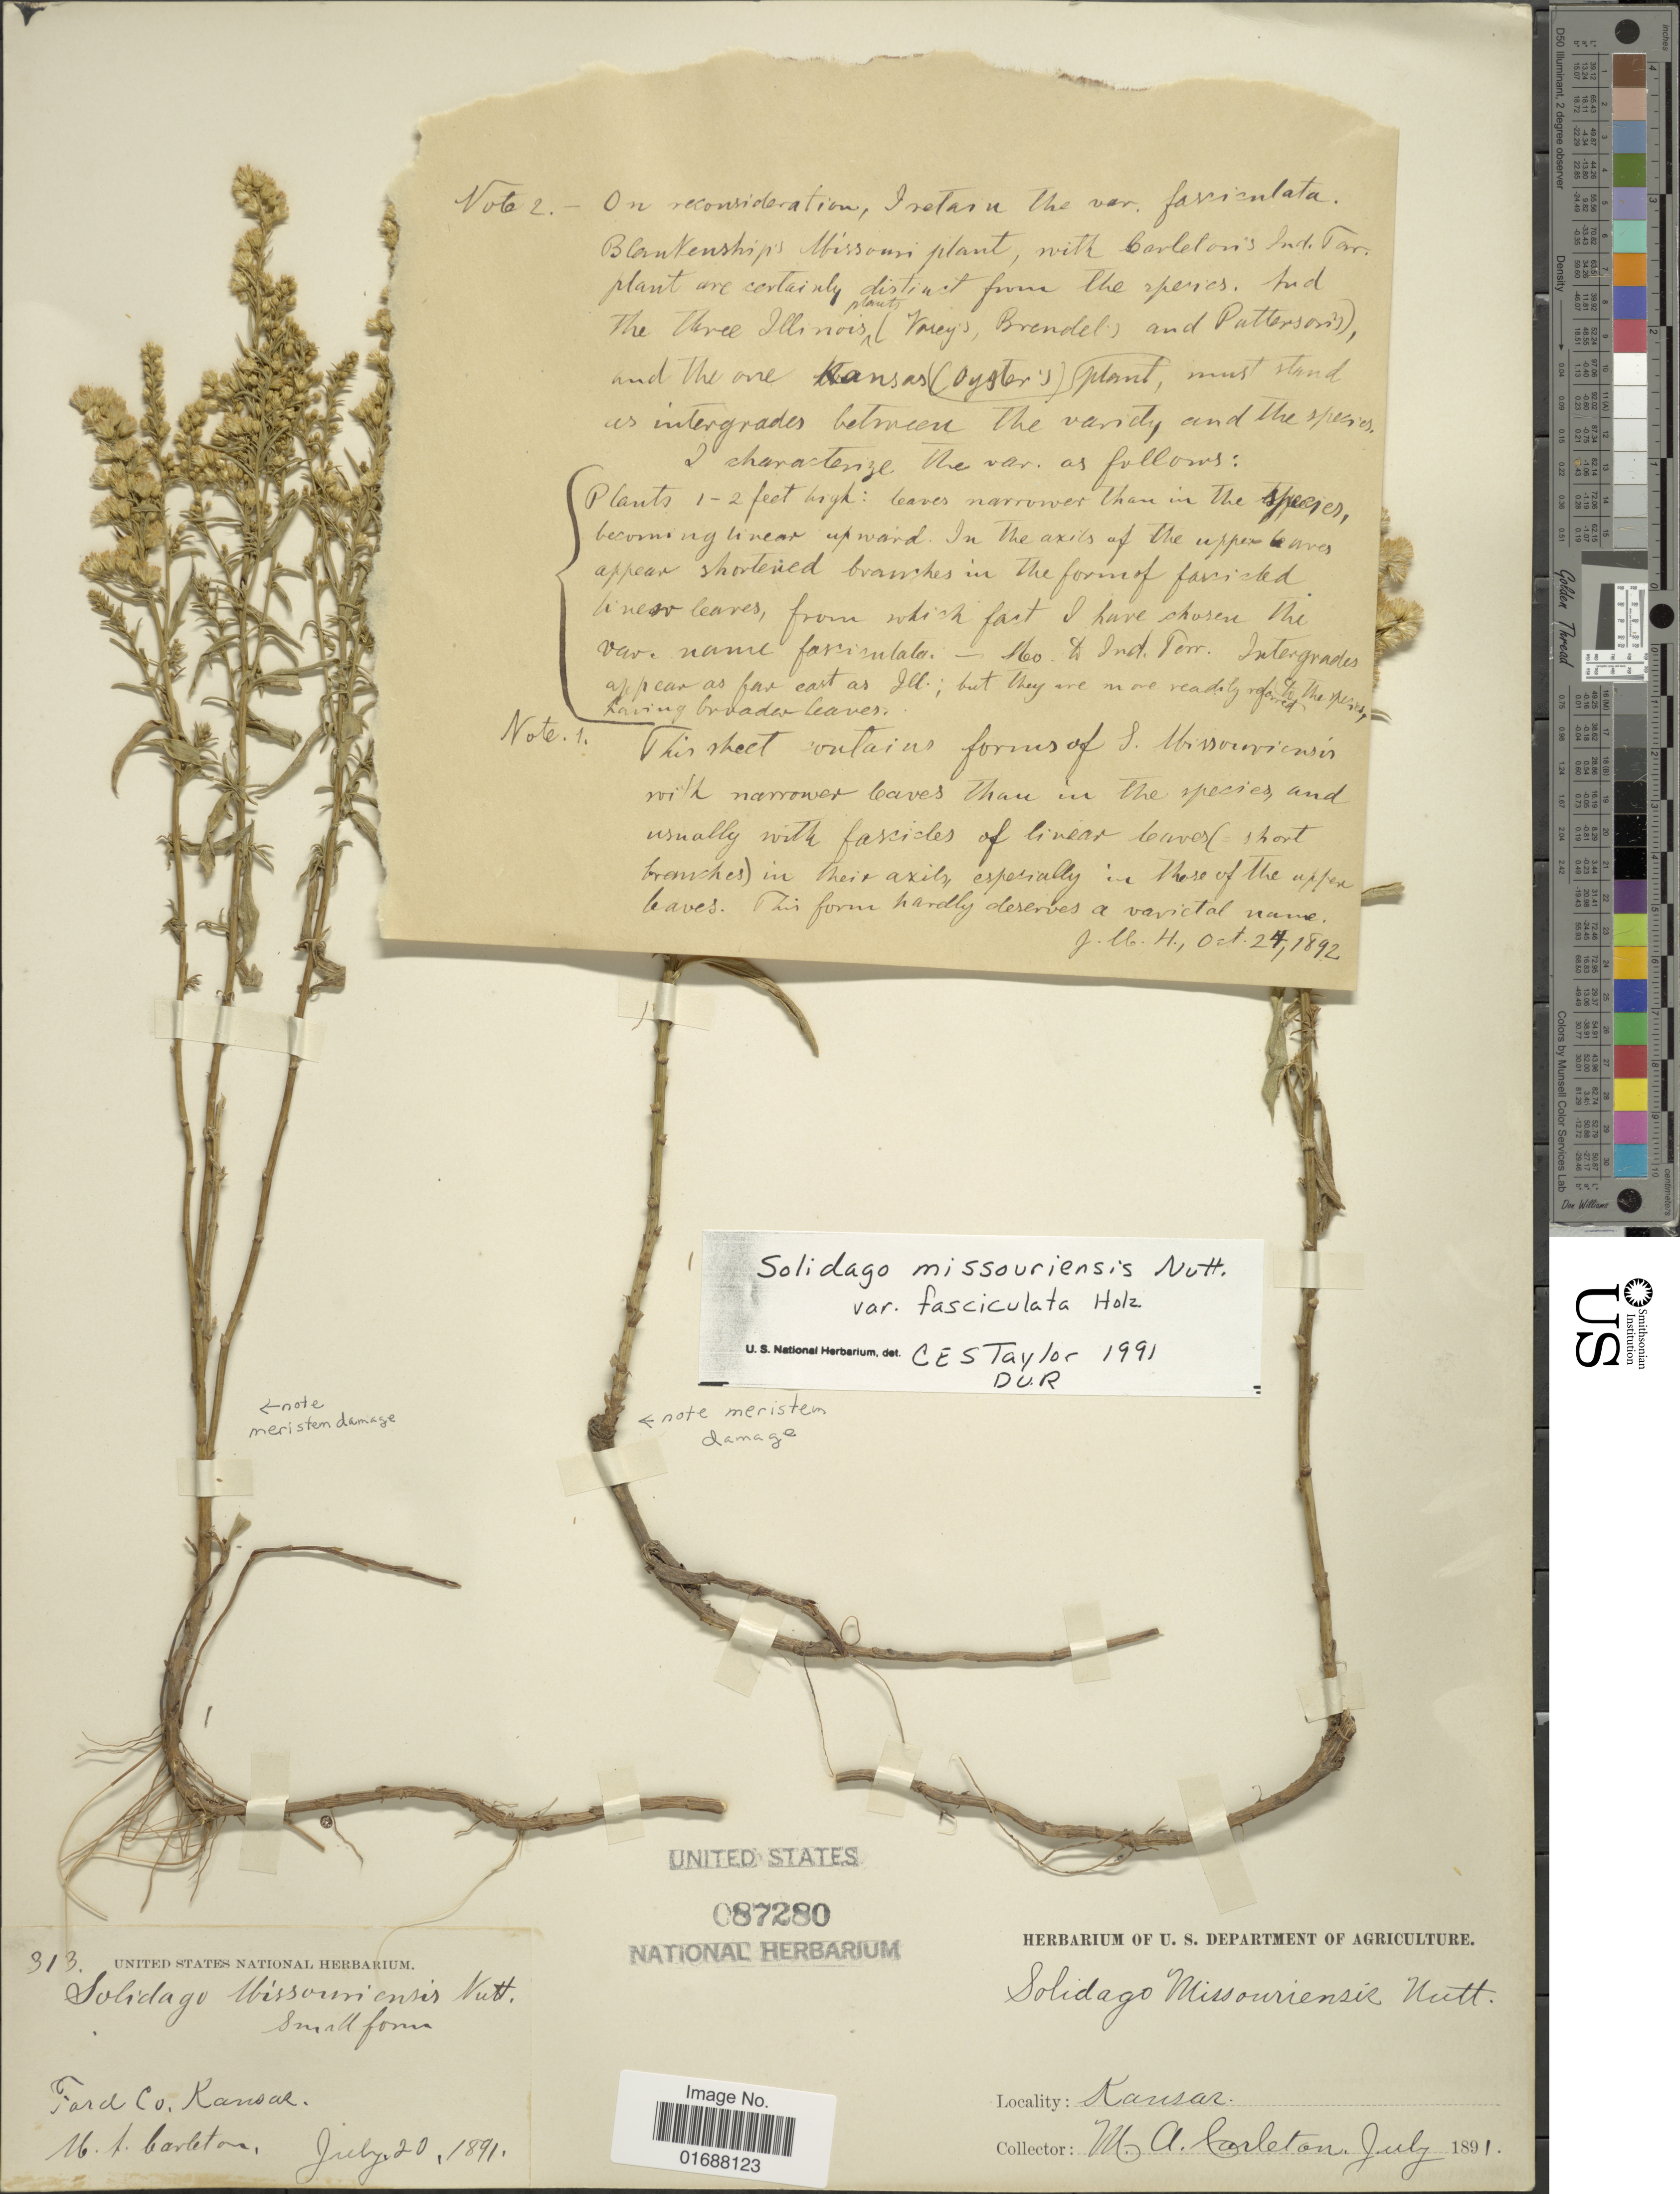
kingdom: Plantae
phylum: Tracheophyta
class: Magnoliopsida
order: Asterales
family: Asteraceae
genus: Solidago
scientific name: Solidago missouriensis var. fasciculata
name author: Holz.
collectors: M. A. Carleton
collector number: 13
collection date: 1891-07-20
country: United States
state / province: Kansas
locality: Ford Co. Kansas.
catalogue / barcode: US 87280